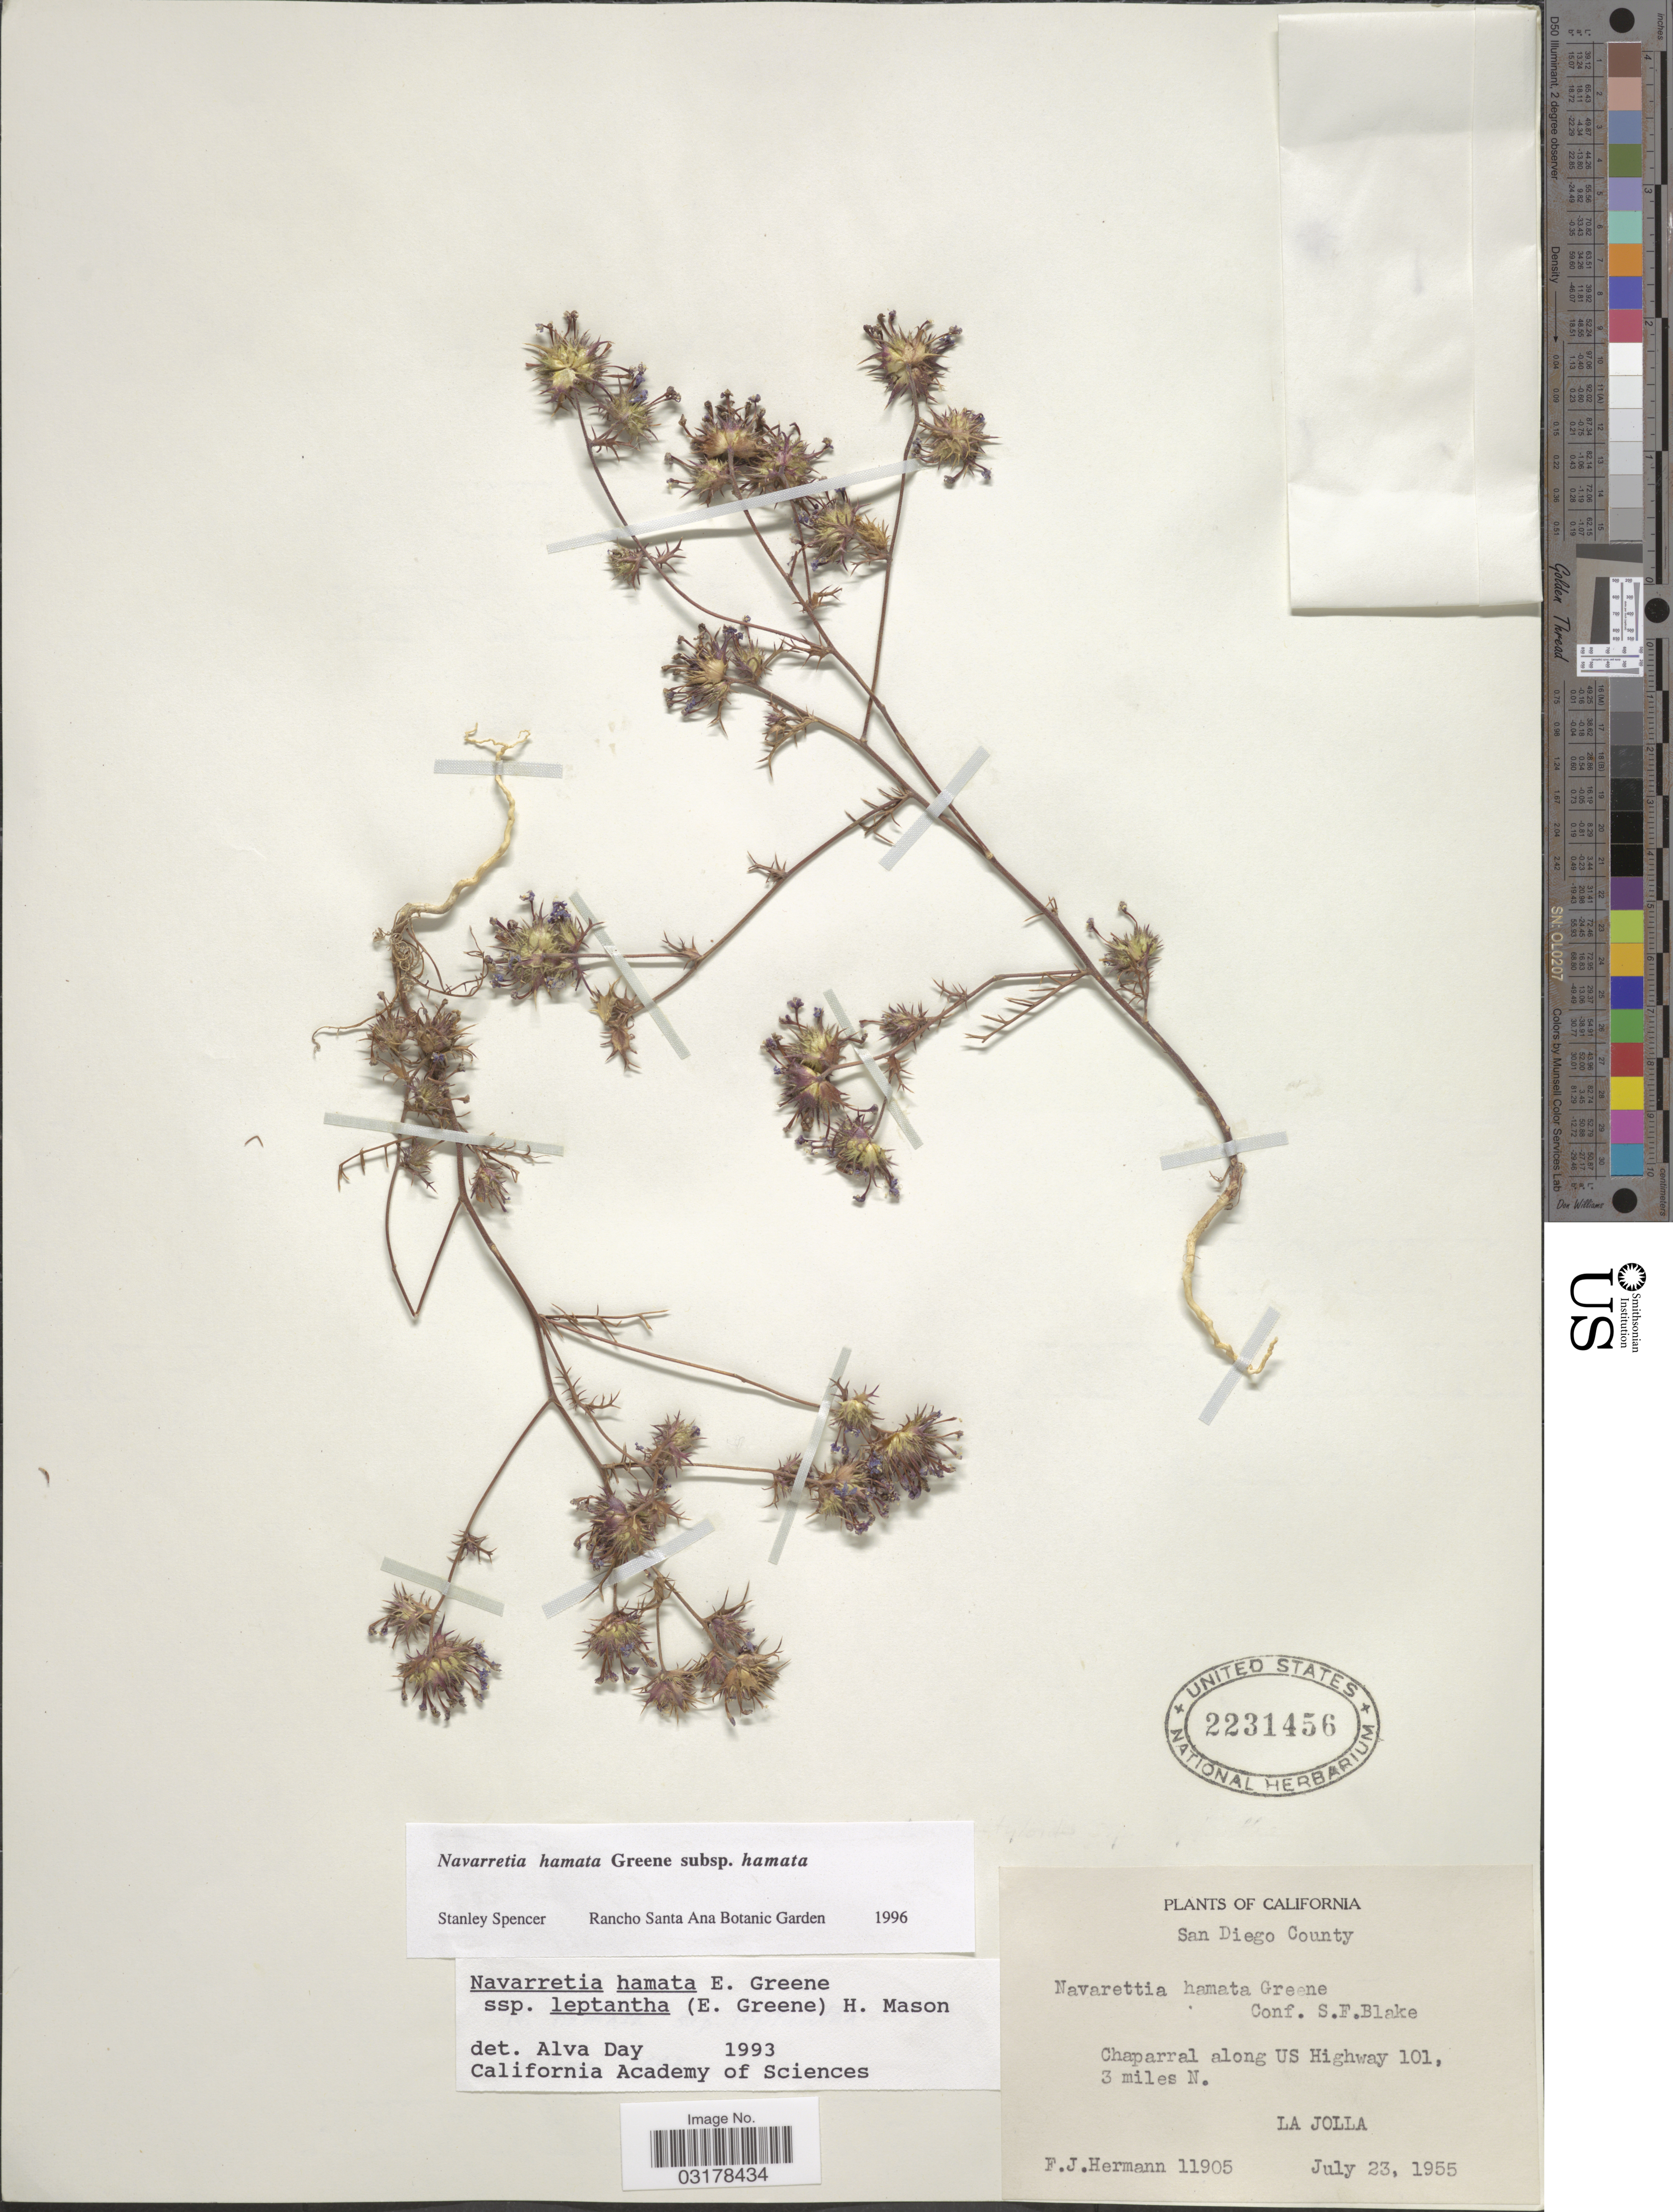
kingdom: Plantae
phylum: Tracheophyta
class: Magnoliopsida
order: Ericales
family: Polemoniaceae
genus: Navarretia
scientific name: Navarretia hamata var. hamata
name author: Greene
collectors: F. J. Hermann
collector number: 11905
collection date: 1955-07-23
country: United States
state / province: California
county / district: San Diego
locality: San Diego County. Chaparral along US Highway 101, 3 miles N. La Jolla.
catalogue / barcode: US 2231456